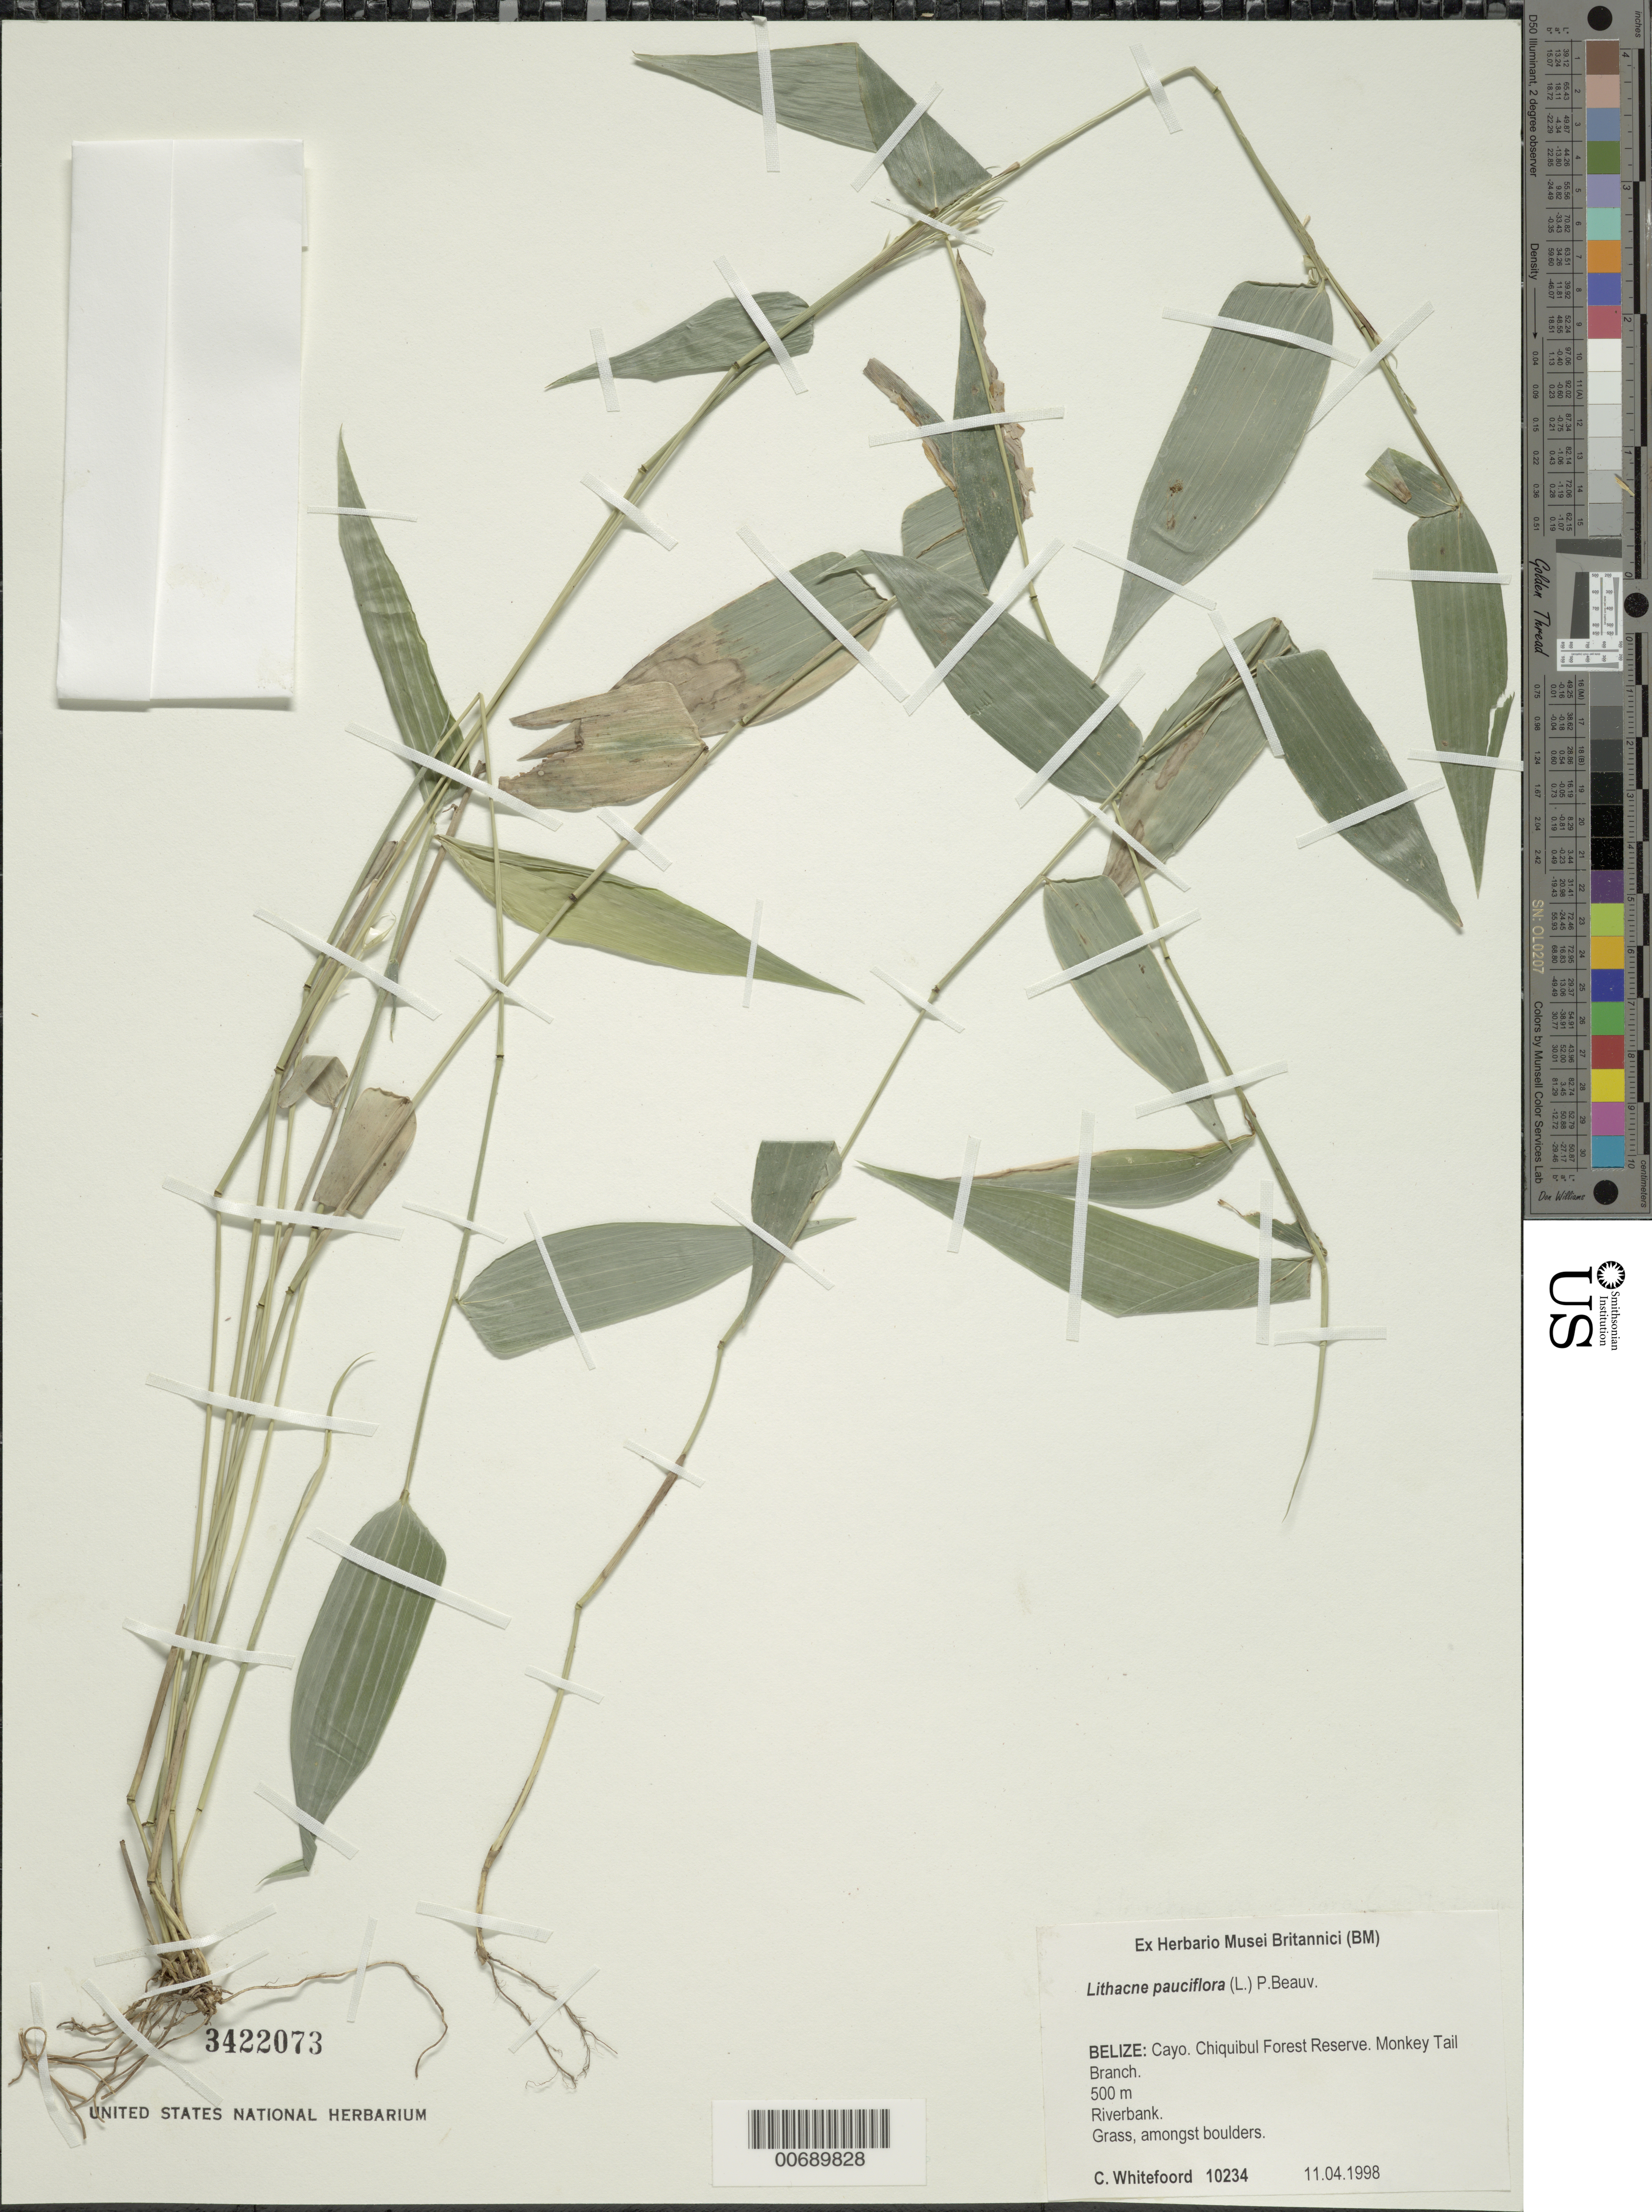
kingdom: Plantae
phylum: Tracheophyta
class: Liliopsida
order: Poales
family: Poaceae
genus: Lithachne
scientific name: Lithachne pauciflora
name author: (Sw.) P. Beauv.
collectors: C. Whitefoord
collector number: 10234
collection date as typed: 11 Apr 1998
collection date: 1998-04-11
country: Belize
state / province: Cayo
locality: Chiquibul Forest Reserve, Monkey Trail Branch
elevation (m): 500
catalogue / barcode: US 3422073